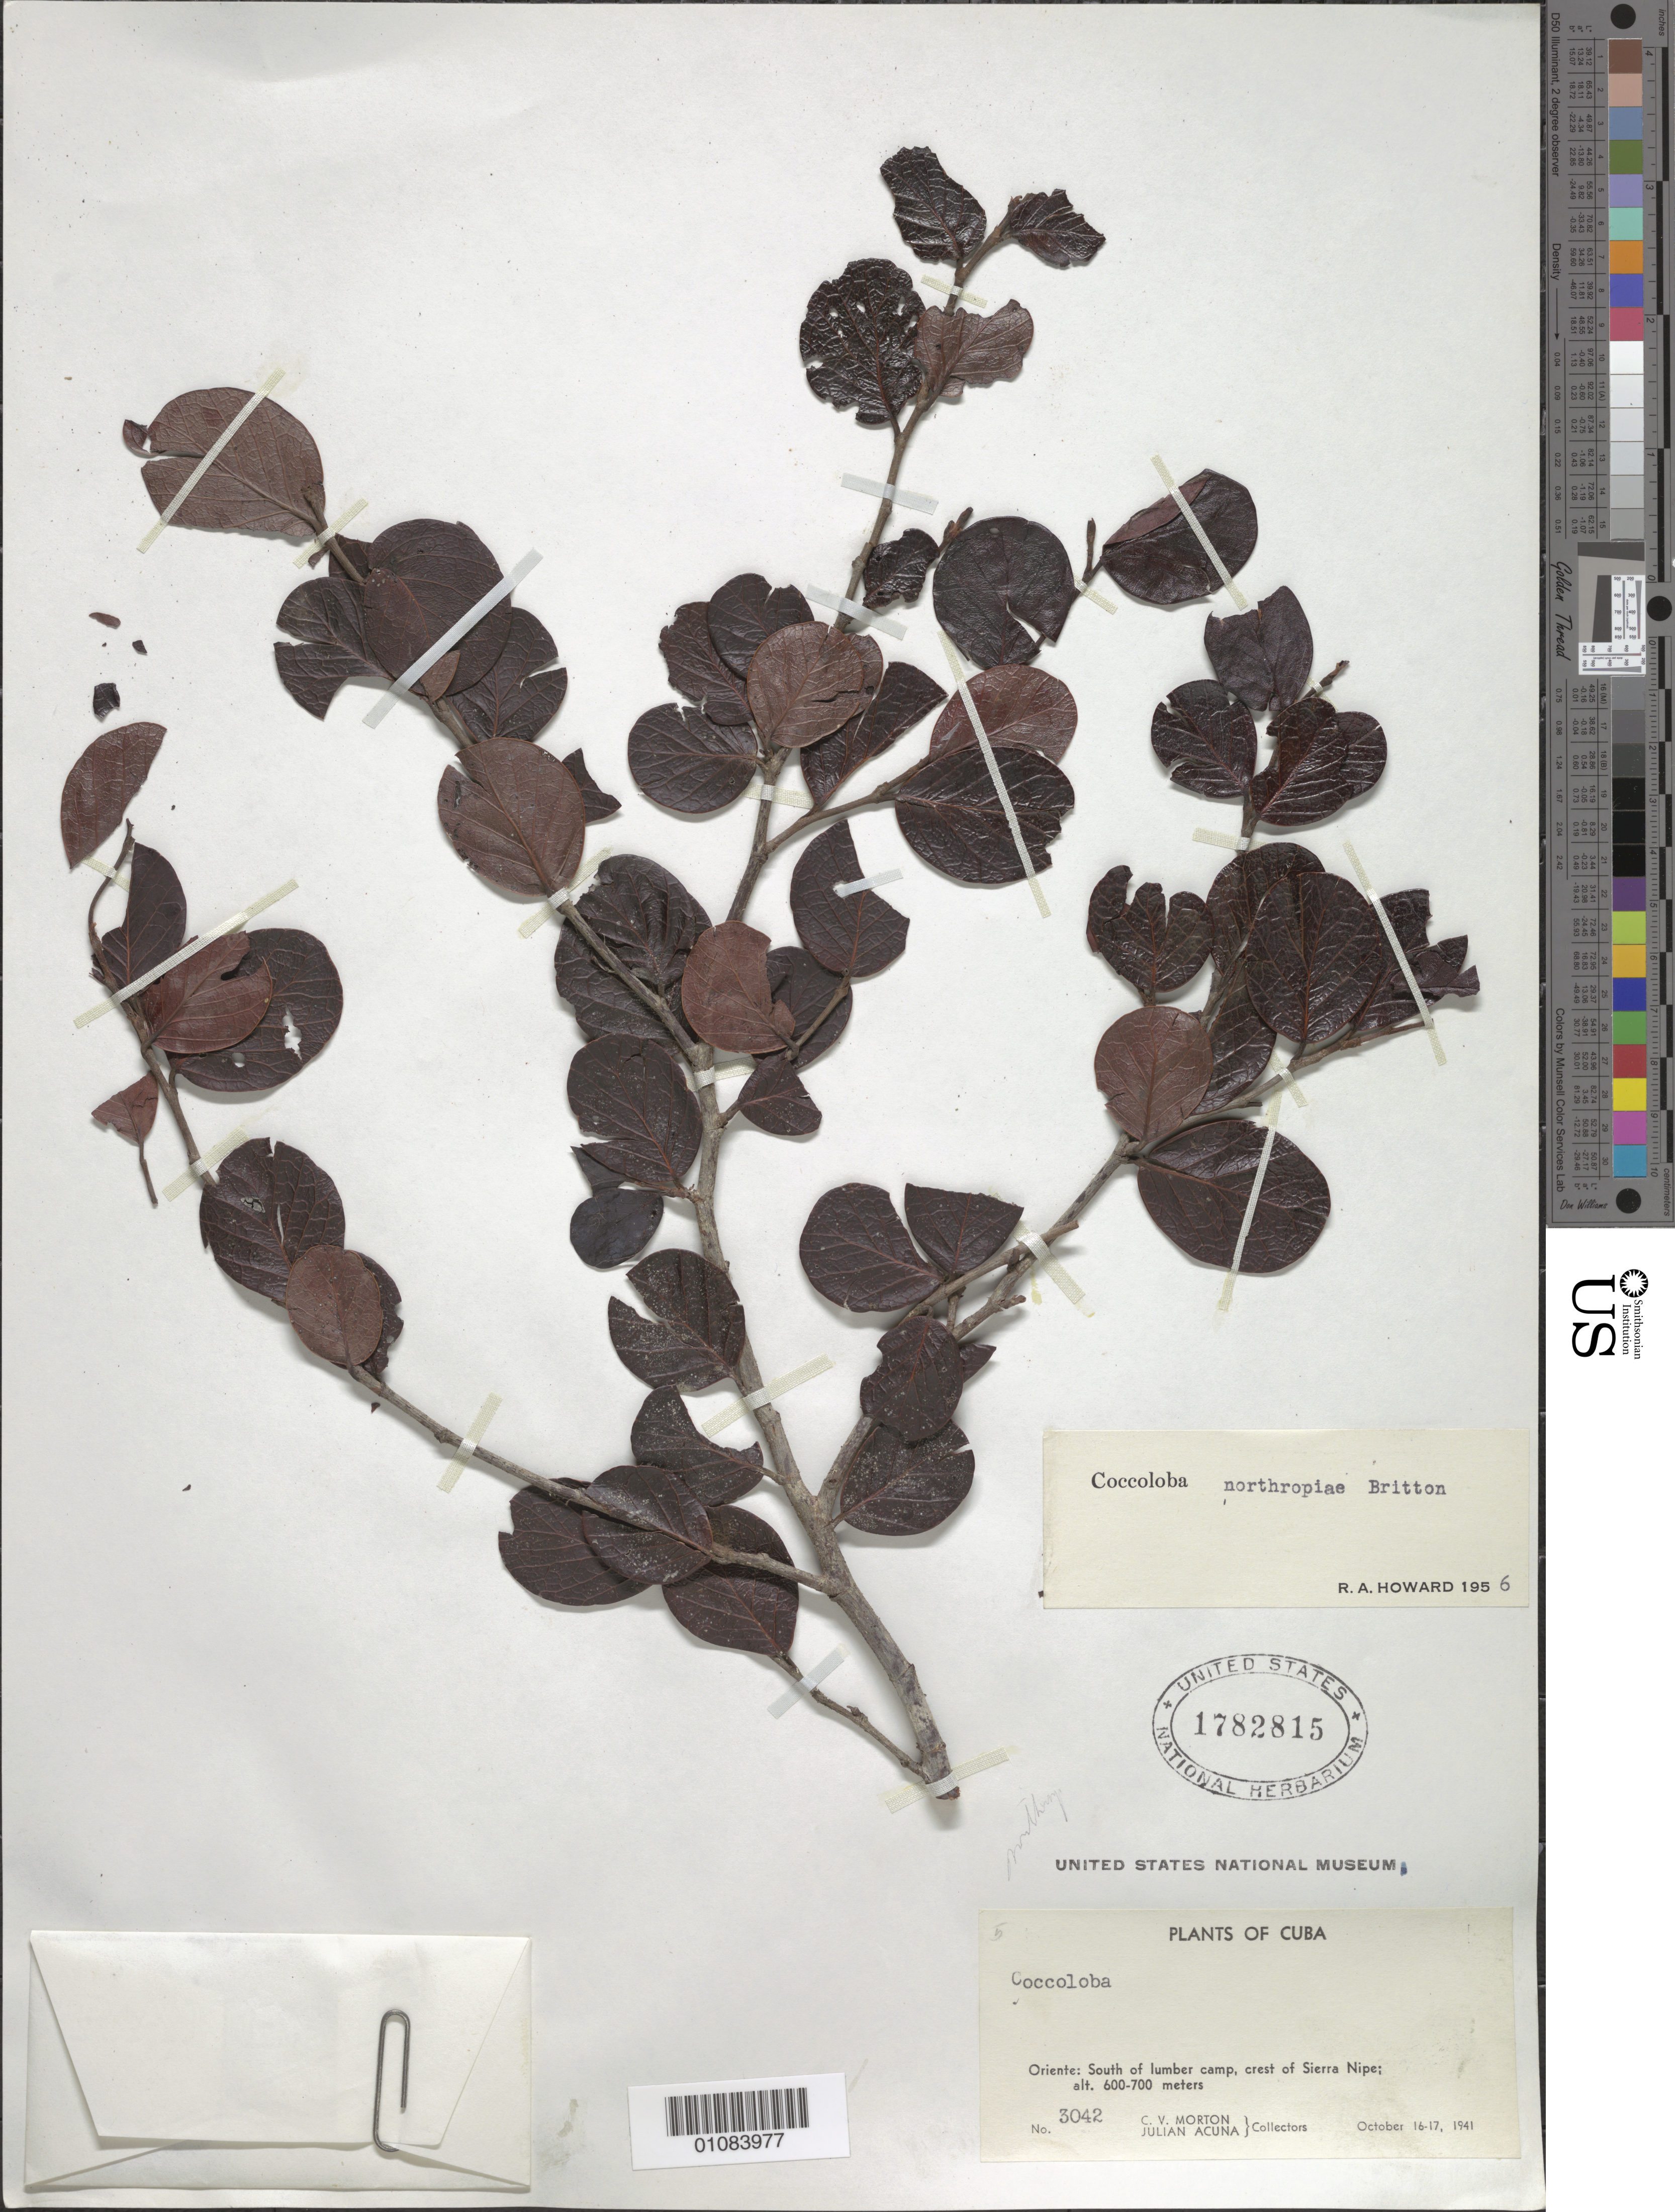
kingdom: Plantae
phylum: Tracheophyta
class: Magnoliopsida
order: Caryophyllales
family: Polygonaceae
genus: Coccoloba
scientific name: Coccoloba northropiae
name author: Britton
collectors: C. V. Morton & J. Acuña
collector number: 3042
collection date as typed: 16 Oct 1941 to 17 Oct 1941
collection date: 1941-10-16/1941-10-17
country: Cuba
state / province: Holguín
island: Cuba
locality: Oriente: South of lumber camp, crest of Sierra Nipe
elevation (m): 600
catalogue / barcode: US 1782815